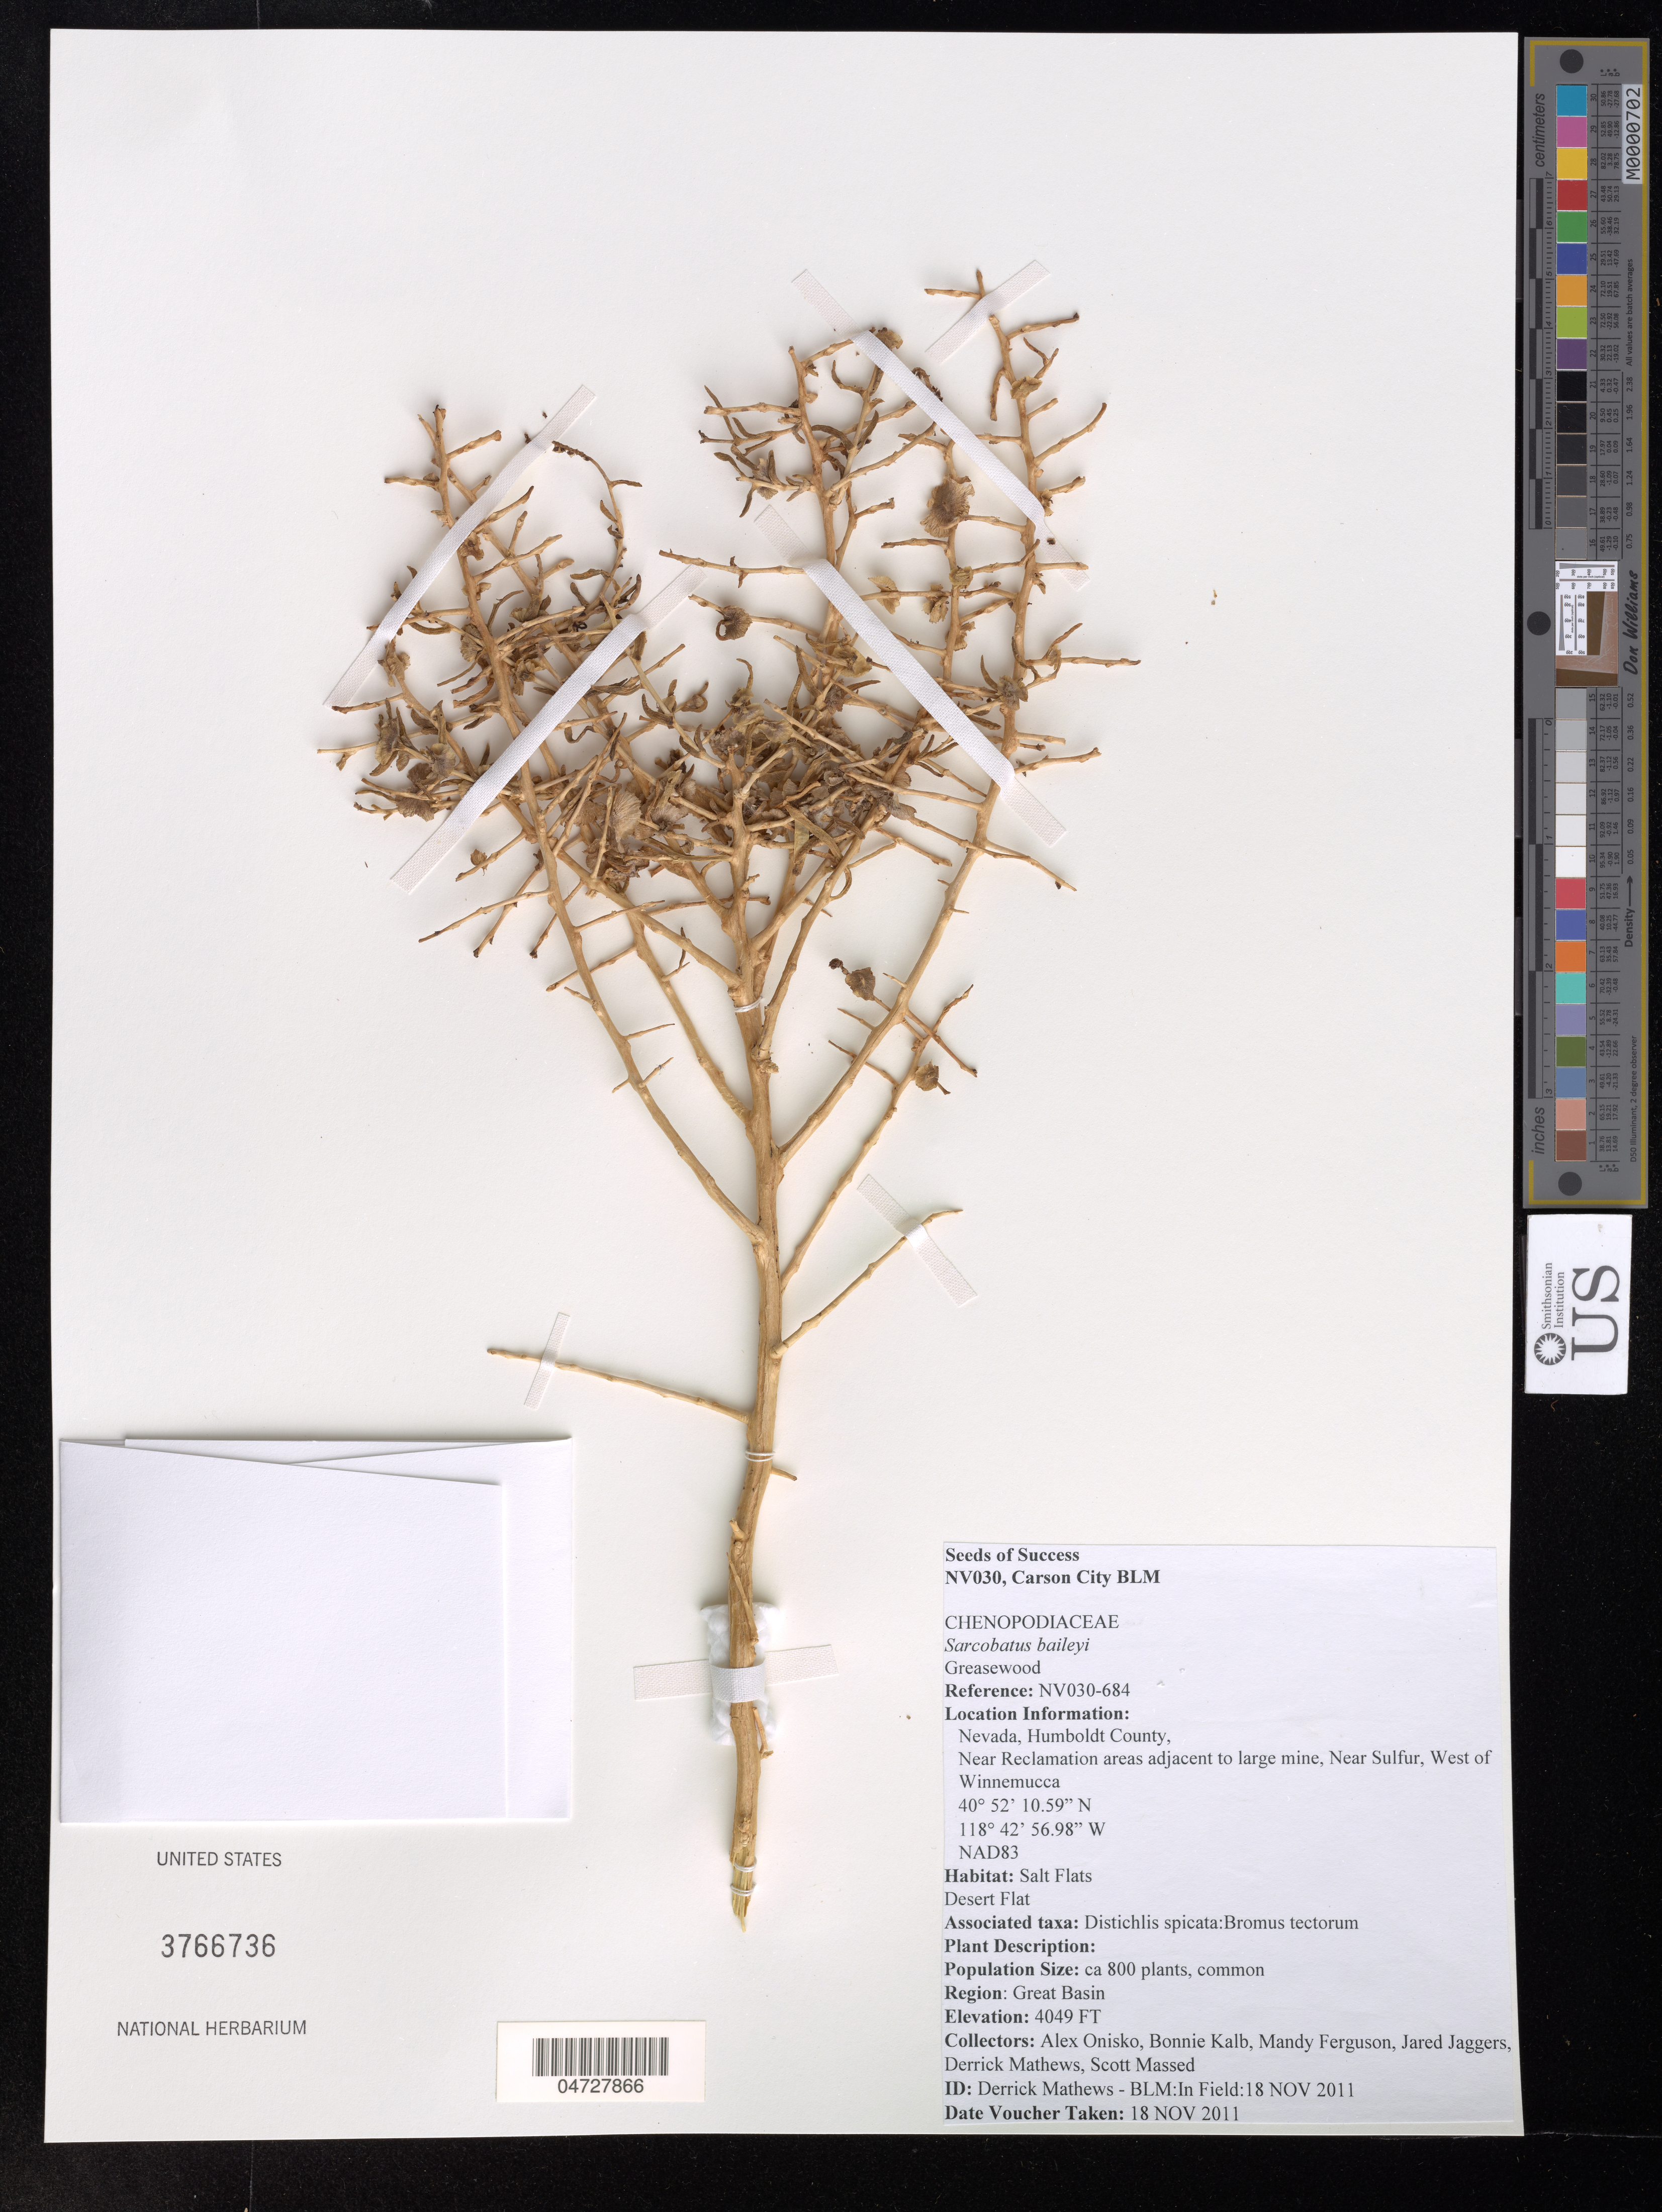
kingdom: Plantae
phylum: Tracheophyta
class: Magnoliopsida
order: Caryophyllales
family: Sarcobataceae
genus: Sarcobatus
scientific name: Sarcobatus baileyi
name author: Coville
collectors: A. Onisko, B. Kalb, M. Ferguson & J. Jaggers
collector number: NV030-684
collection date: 2011-11-18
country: United States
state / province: Nevada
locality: Humboldt County. near Reclamation areas adjacent to lare mine, Near Sulfur, West of Winnemucca.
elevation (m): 1234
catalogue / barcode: US 3766736